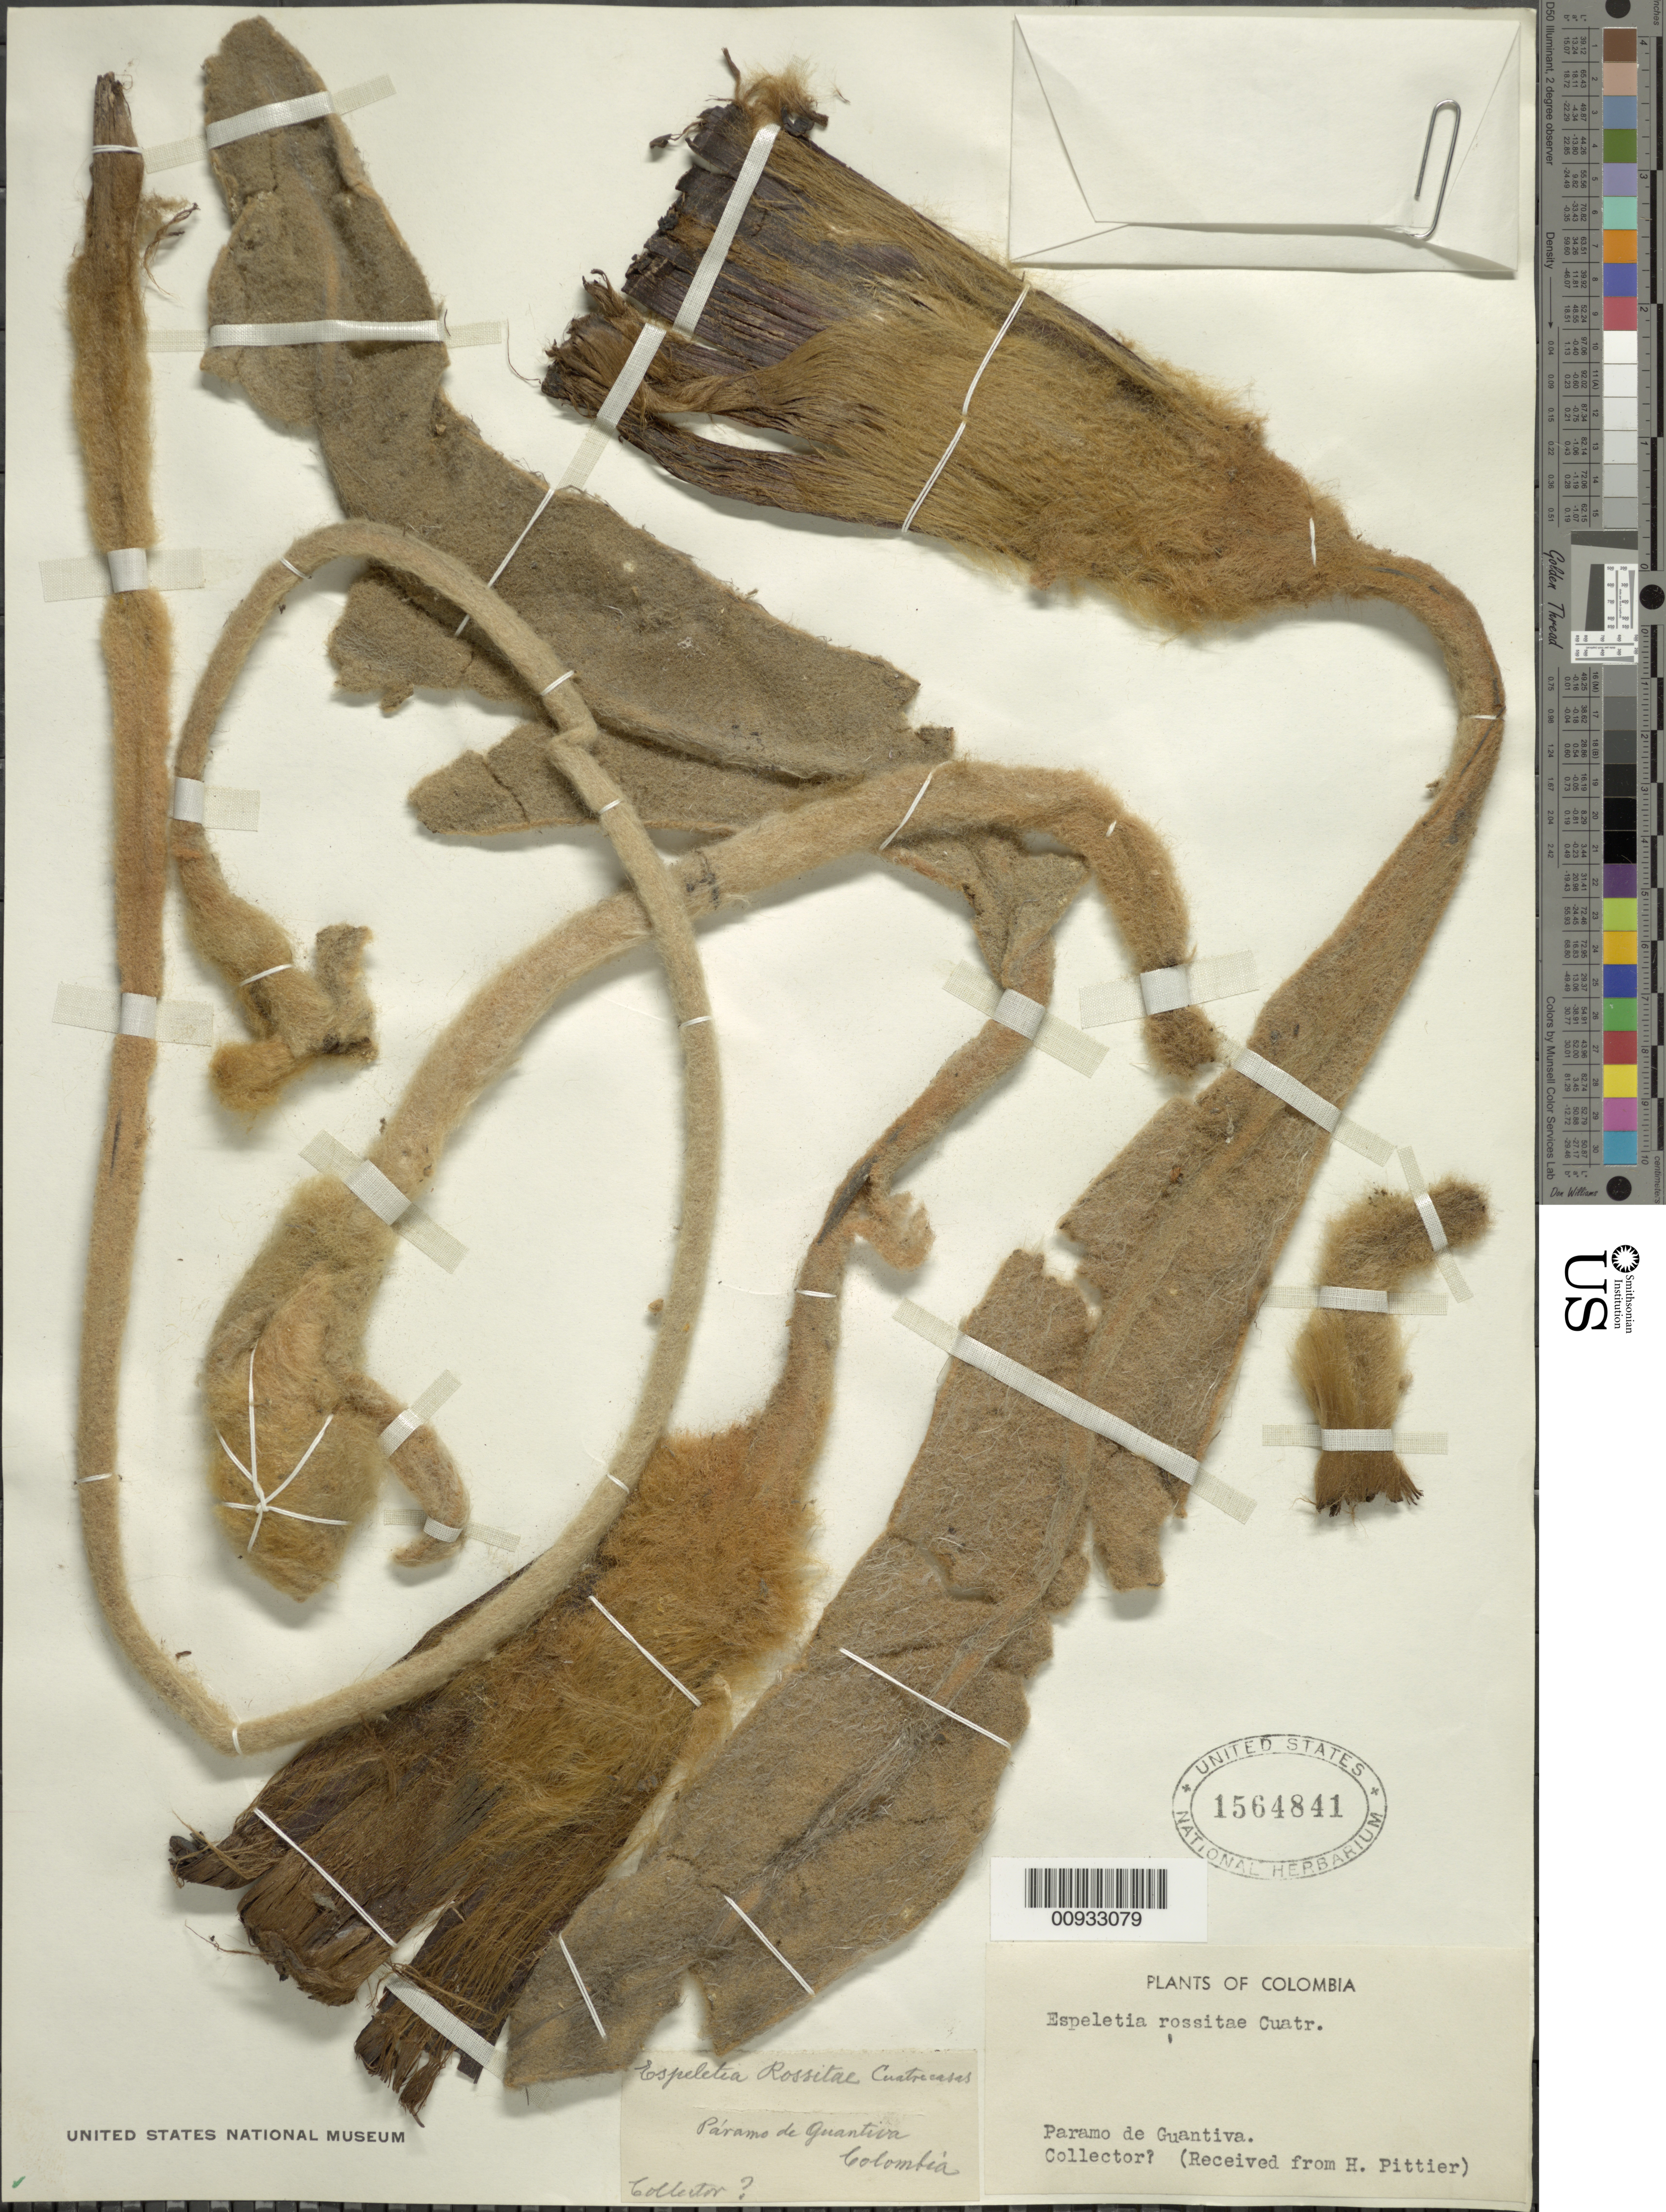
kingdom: Plantae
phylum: Tracheophyta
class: Magnoliopsida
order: Asterales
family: Asteraceae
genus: Espeletia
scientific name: Espeletia rositae subsp. macrocephala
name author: (Cuatrec.) Cuatrec.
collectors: H. F. Pittier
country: Colombia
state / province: Boyacá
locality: Páramo de Guántiva.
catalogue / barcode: US 1564841